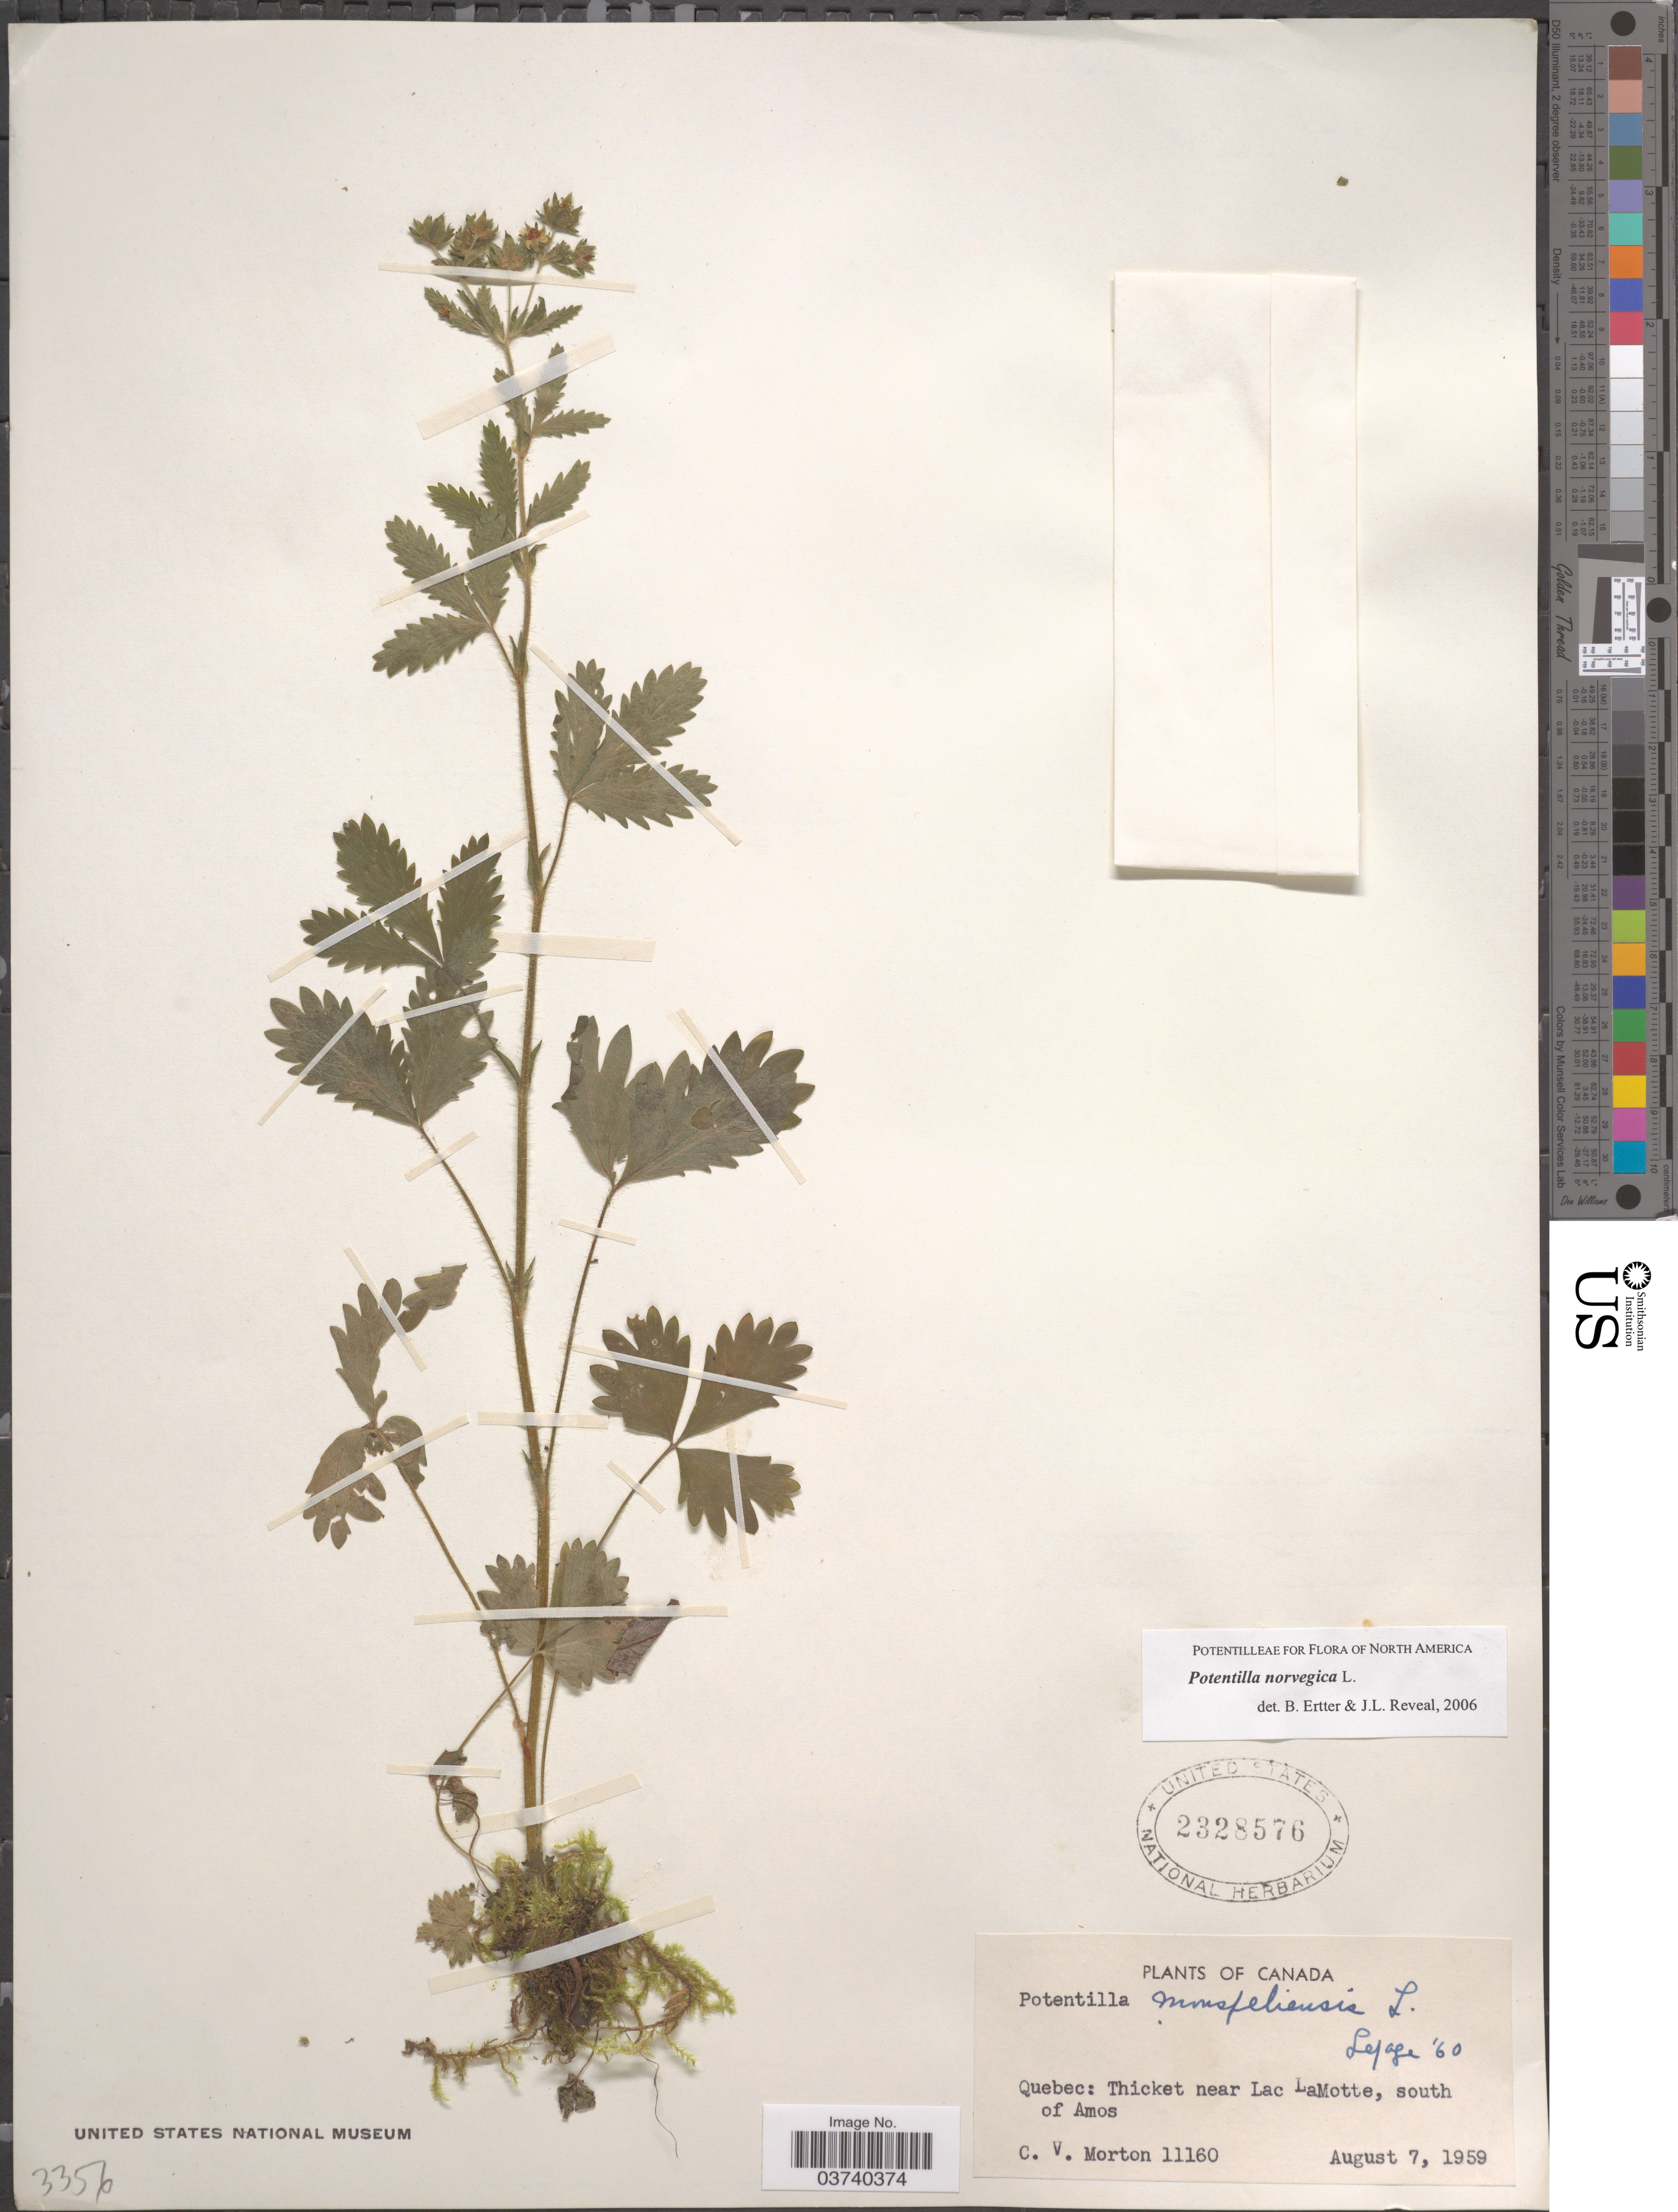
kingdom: Plantae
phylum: Tracheophyta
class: Magnoliopsida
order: Rosales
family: Rosaceae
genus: Potentilla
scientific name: Potentilla norvegica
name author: L.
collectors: C. V. Morton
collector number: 11160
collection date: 1959-08-07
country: Canada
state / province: Quebec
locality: Thicket near Lac LaMotte, south of Amos.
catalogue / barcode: US 2328576